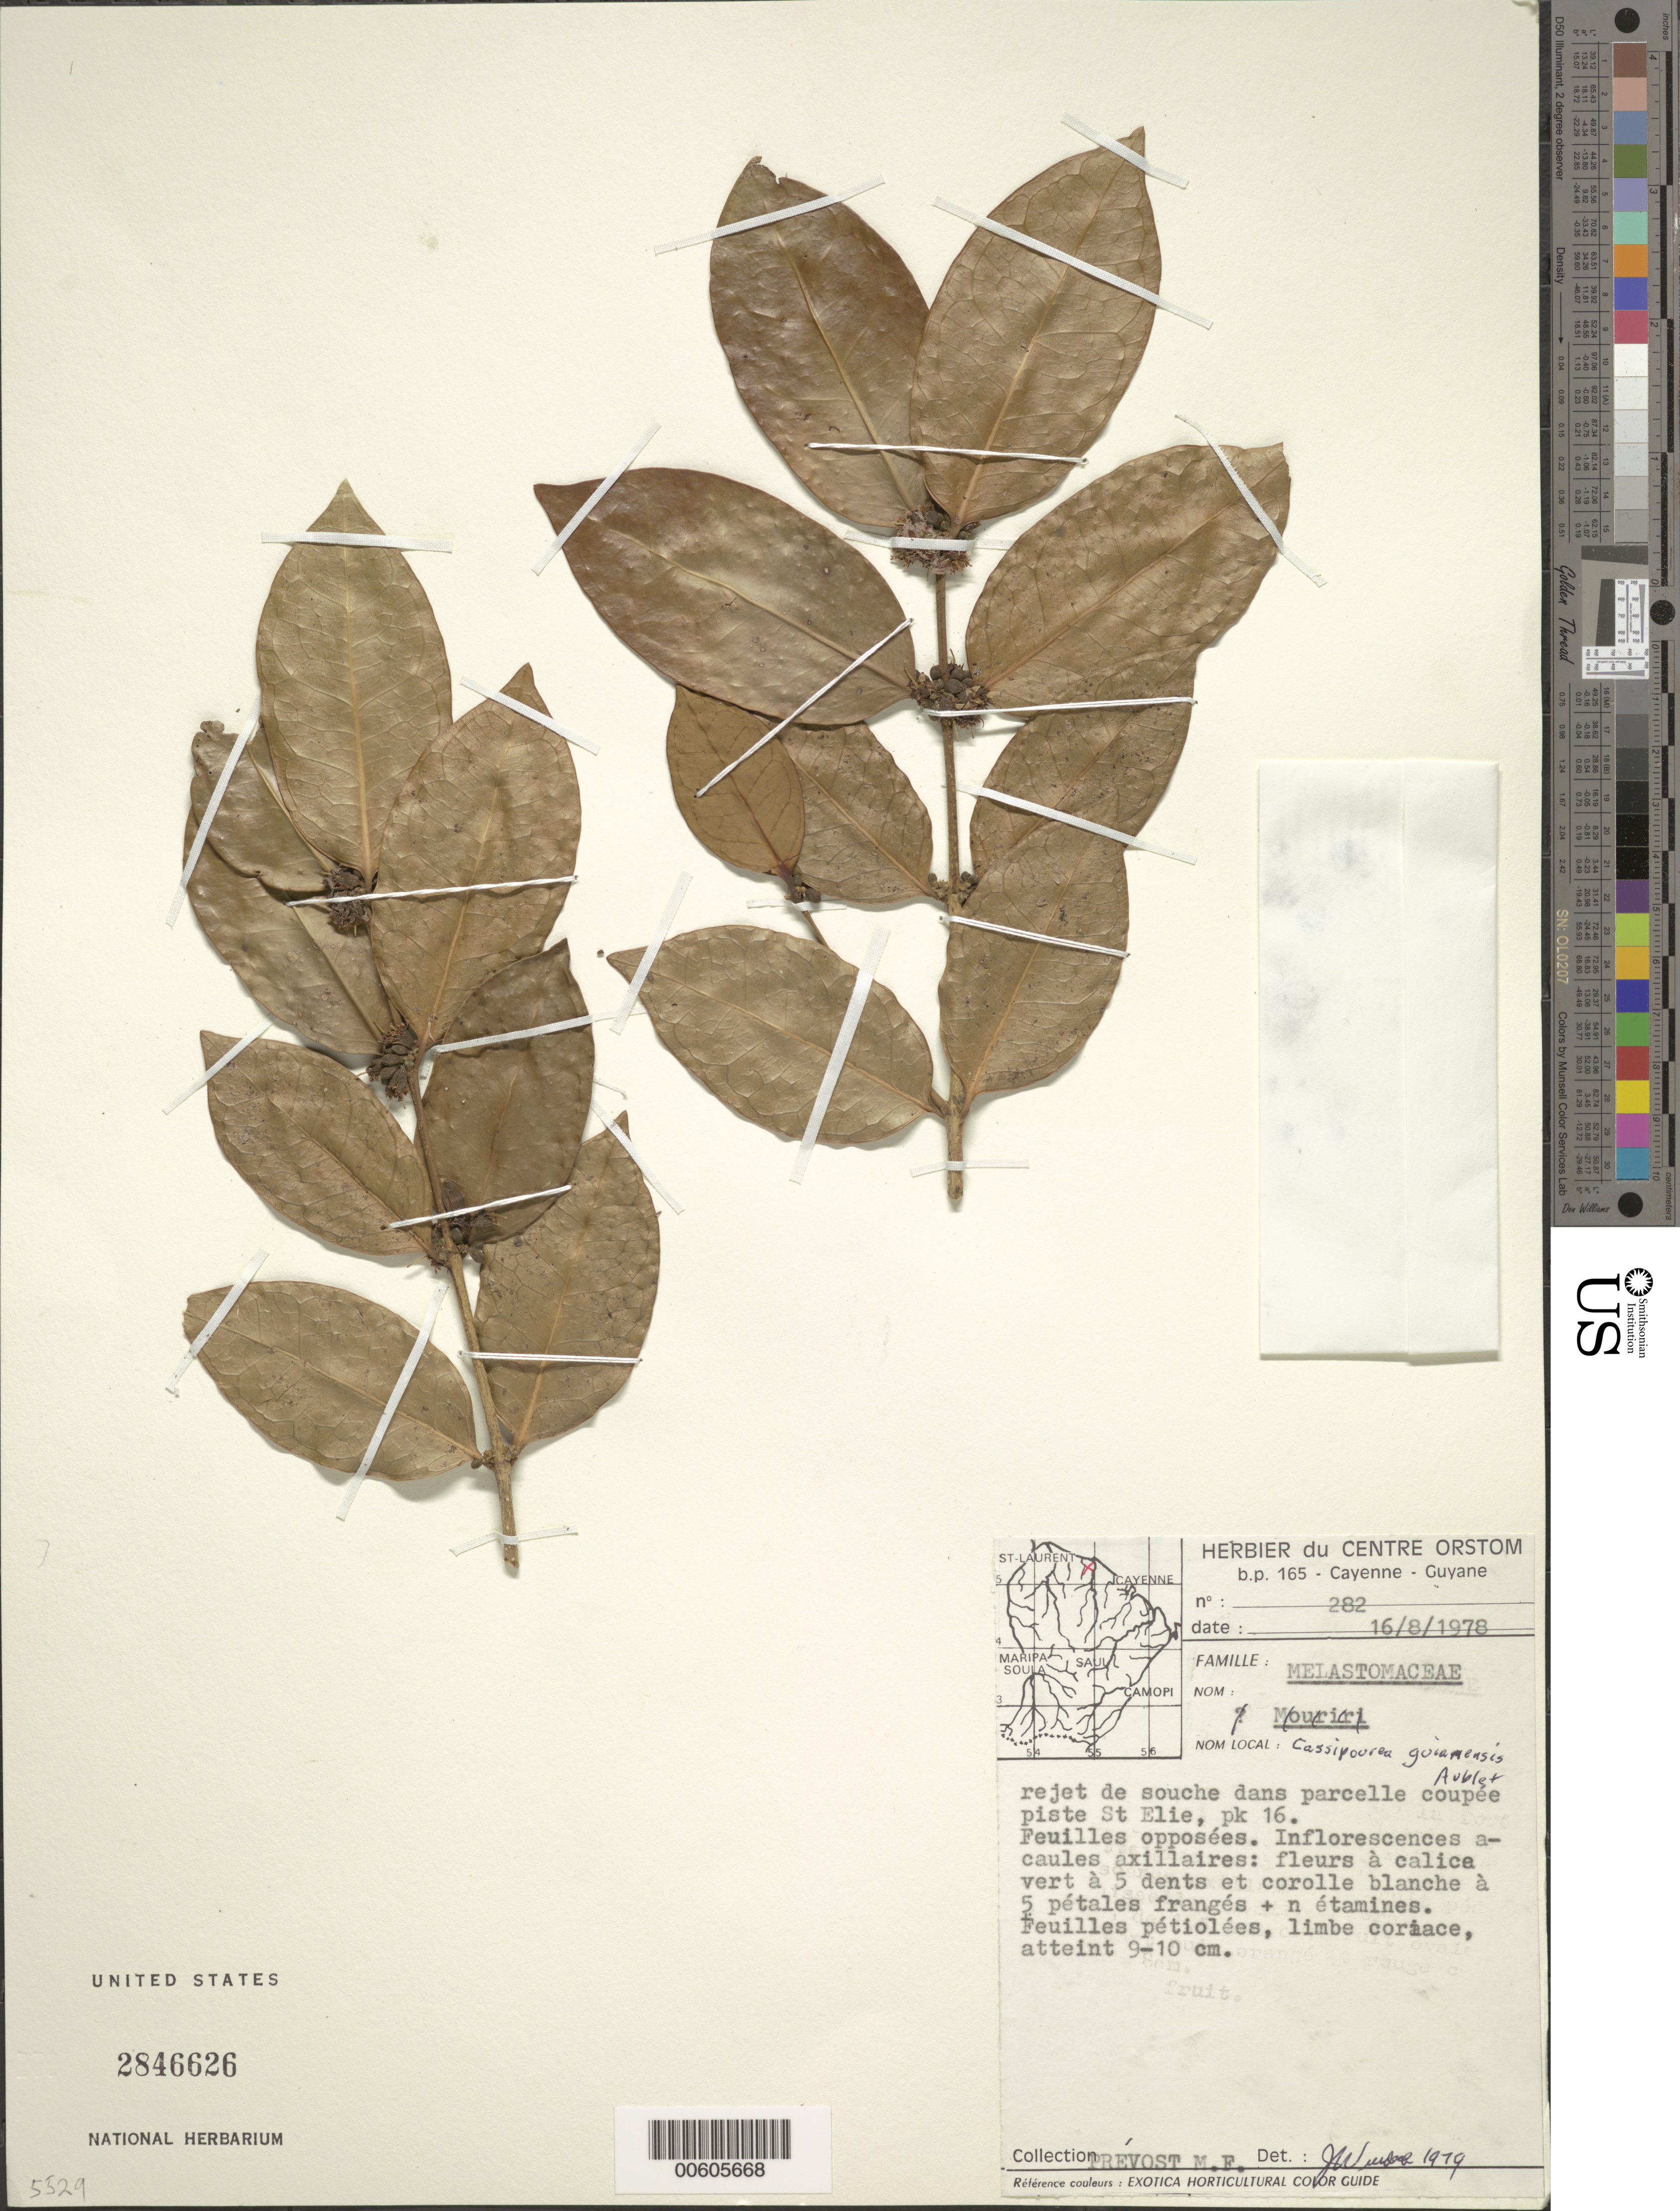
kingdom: Plantae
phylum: Tracheophyta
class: Magnoliopsida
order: Malpighiales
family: Rhizophoraceae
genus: Cassipourea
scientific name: Cassipourea guianensis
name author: Aubl.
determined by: Wurdack, John J., (US), US (UNITED STATES)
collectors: M.-F. Prévost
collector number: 282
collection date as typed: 16-Aug-78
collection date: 1978-08-16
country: French Guiana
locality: Piste de Saint-Élie, pk. 16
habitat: Rejet de souche dans parcelle coupee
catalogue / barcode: US 2846626